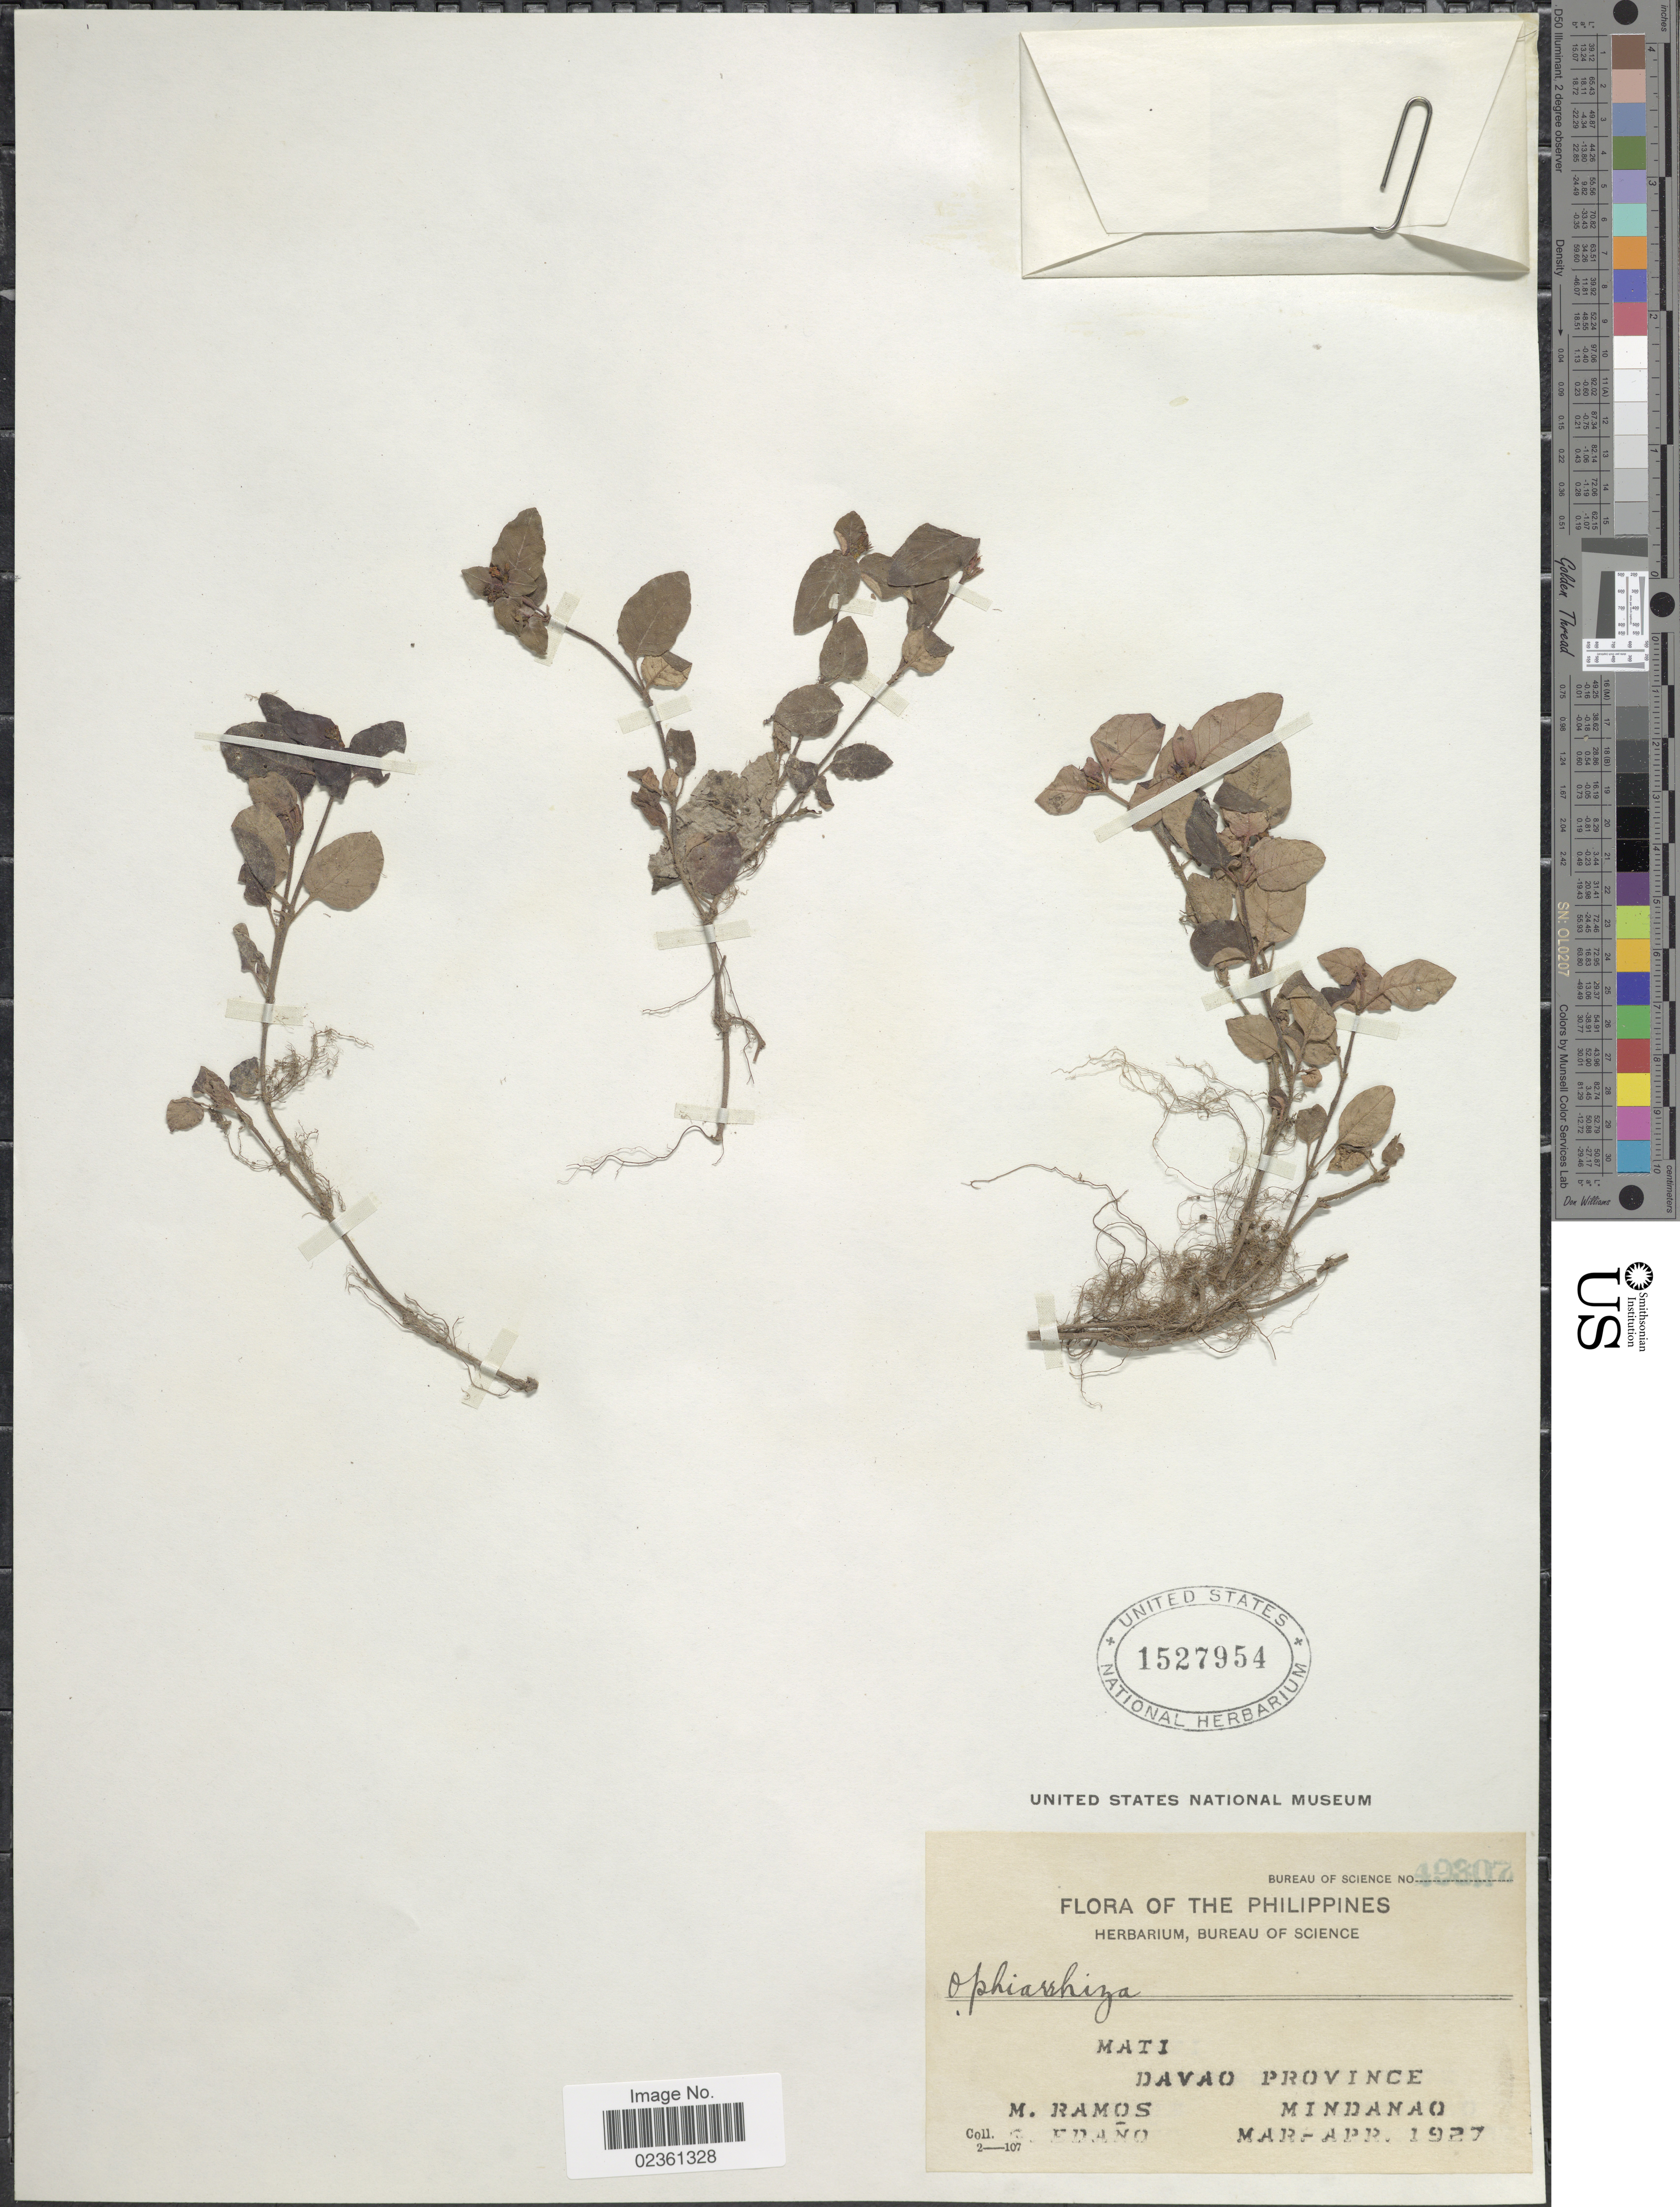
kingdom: Plantae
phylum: Tracheophyta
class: Magnoliopsida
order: Gentianales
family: Rubiaceae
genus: Ophiorrhiza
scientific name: Ophiorrhiza sp.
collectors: M. Ramos & G. Edaño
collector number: Bureau of Science 49307*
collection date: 1927-03/1927-04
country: Philippines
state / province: Davao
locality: Mati, Mindanao.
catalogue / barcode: US 1527954